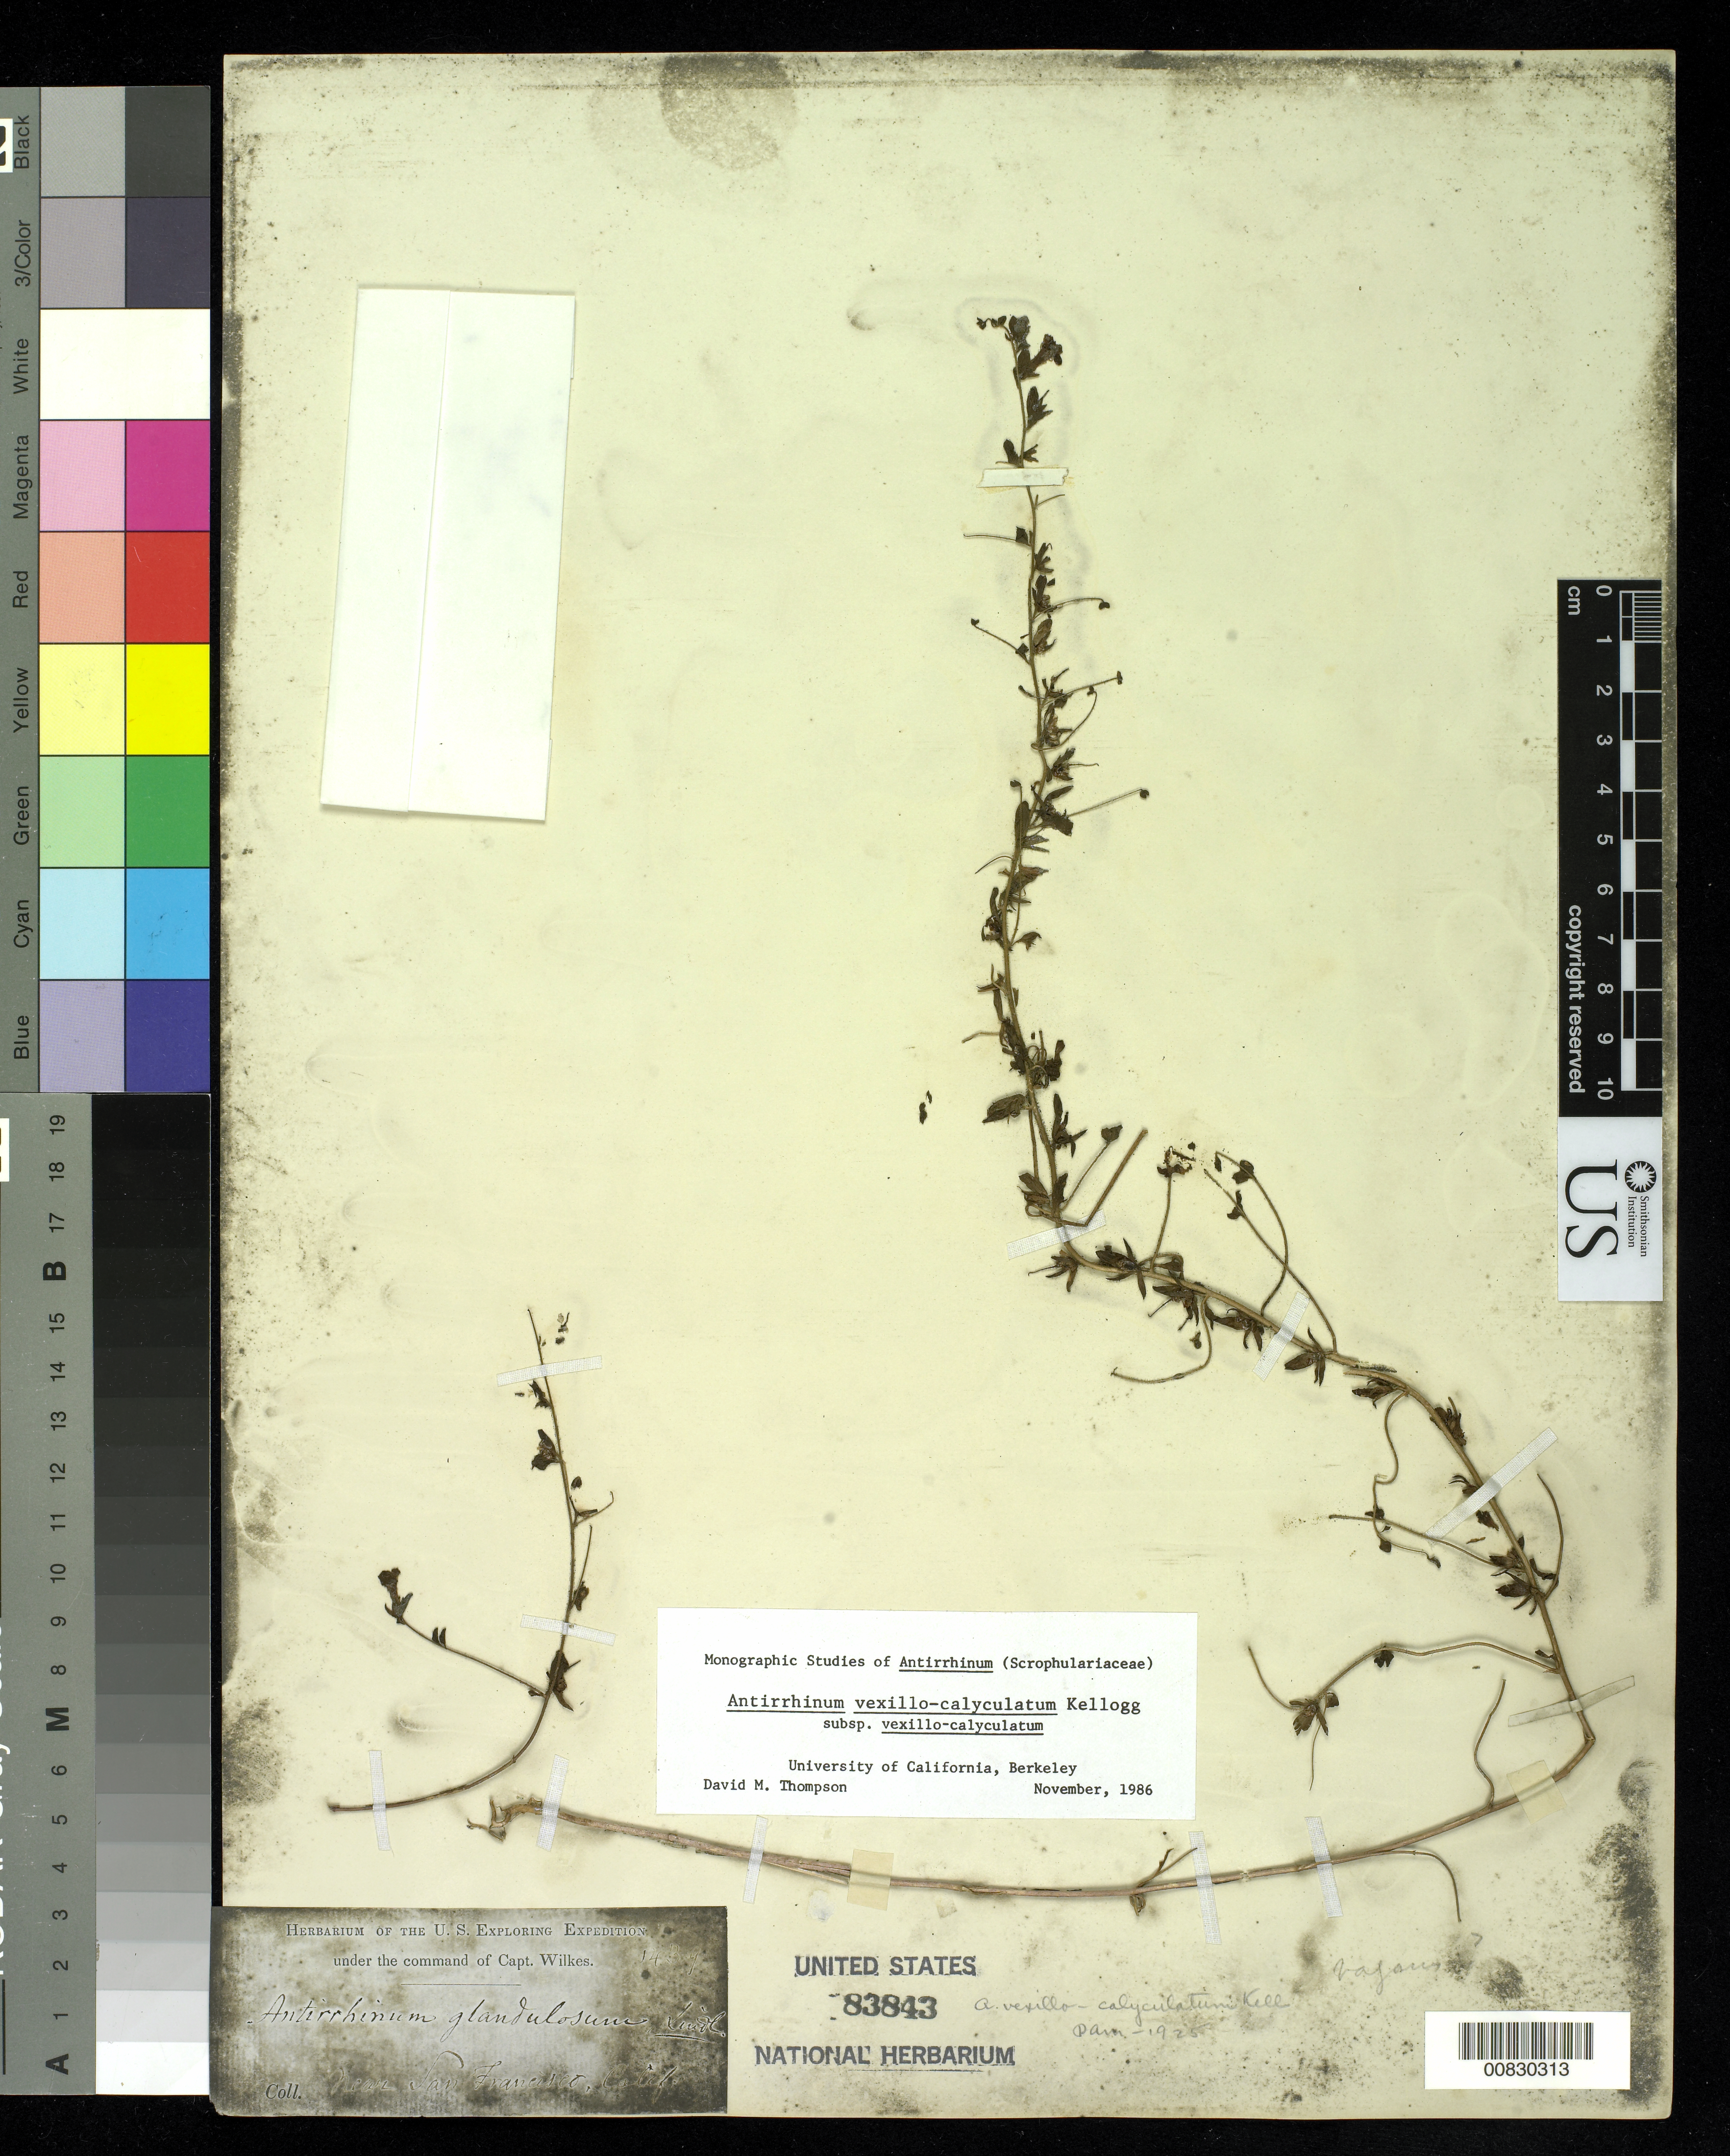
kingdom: Plantae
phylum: Tracheophyta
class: Magnoliopsida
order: Lamiales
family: Plantaginaceae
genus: Antirrhinum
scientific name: Antirrhinum vexillocalyculatum subsp. vexillocalyculatum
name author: Kellogg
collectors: Wilkes Explor. Exped.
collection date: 1838/1842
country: United States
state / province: California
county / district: San Francisco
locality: near San Francisco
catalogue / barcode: US 83843